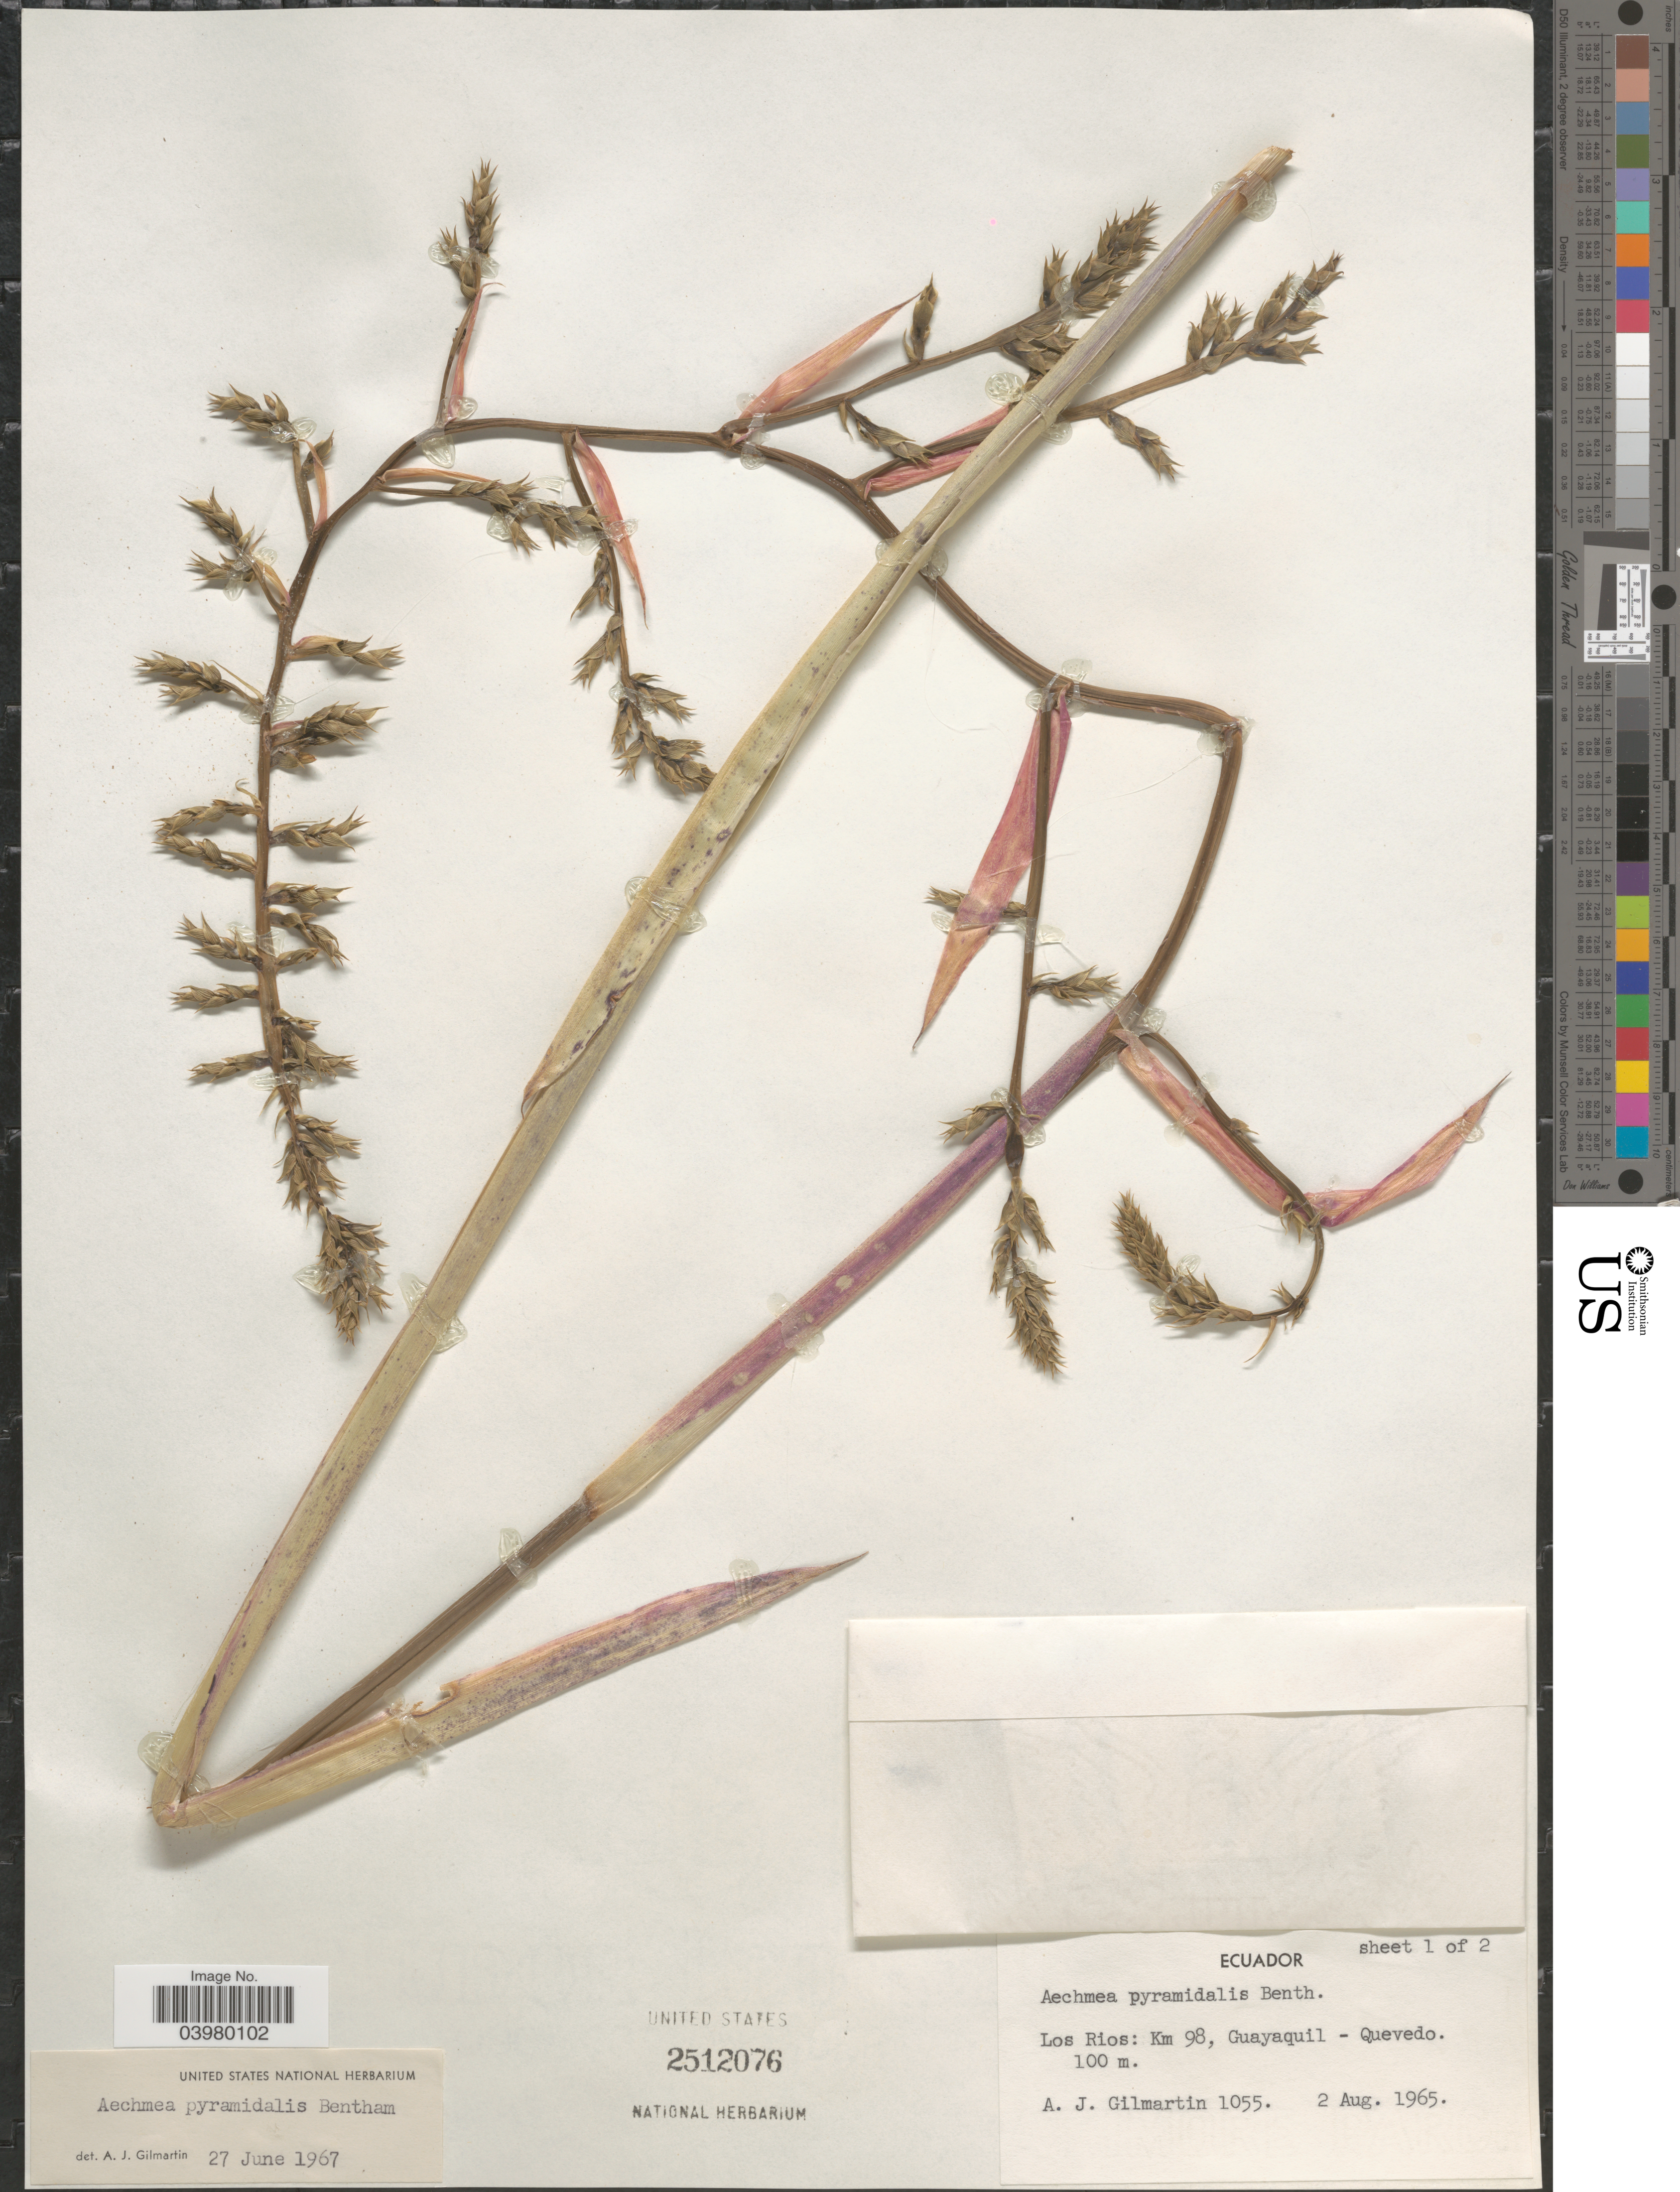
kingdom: Plantae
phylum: Tracheophyta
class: Liliopsida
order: Poales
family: Bromeliaceae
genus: Aechmea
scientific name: Aechmea pyramidalis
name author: Benth.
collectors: A. J. Gilmartin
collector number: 1055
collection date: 1965-08-02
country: Ecuador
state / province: Los Ríos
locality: Km 98, Guayaquil-Quevedo.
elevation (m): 100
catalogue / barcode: US 2512076